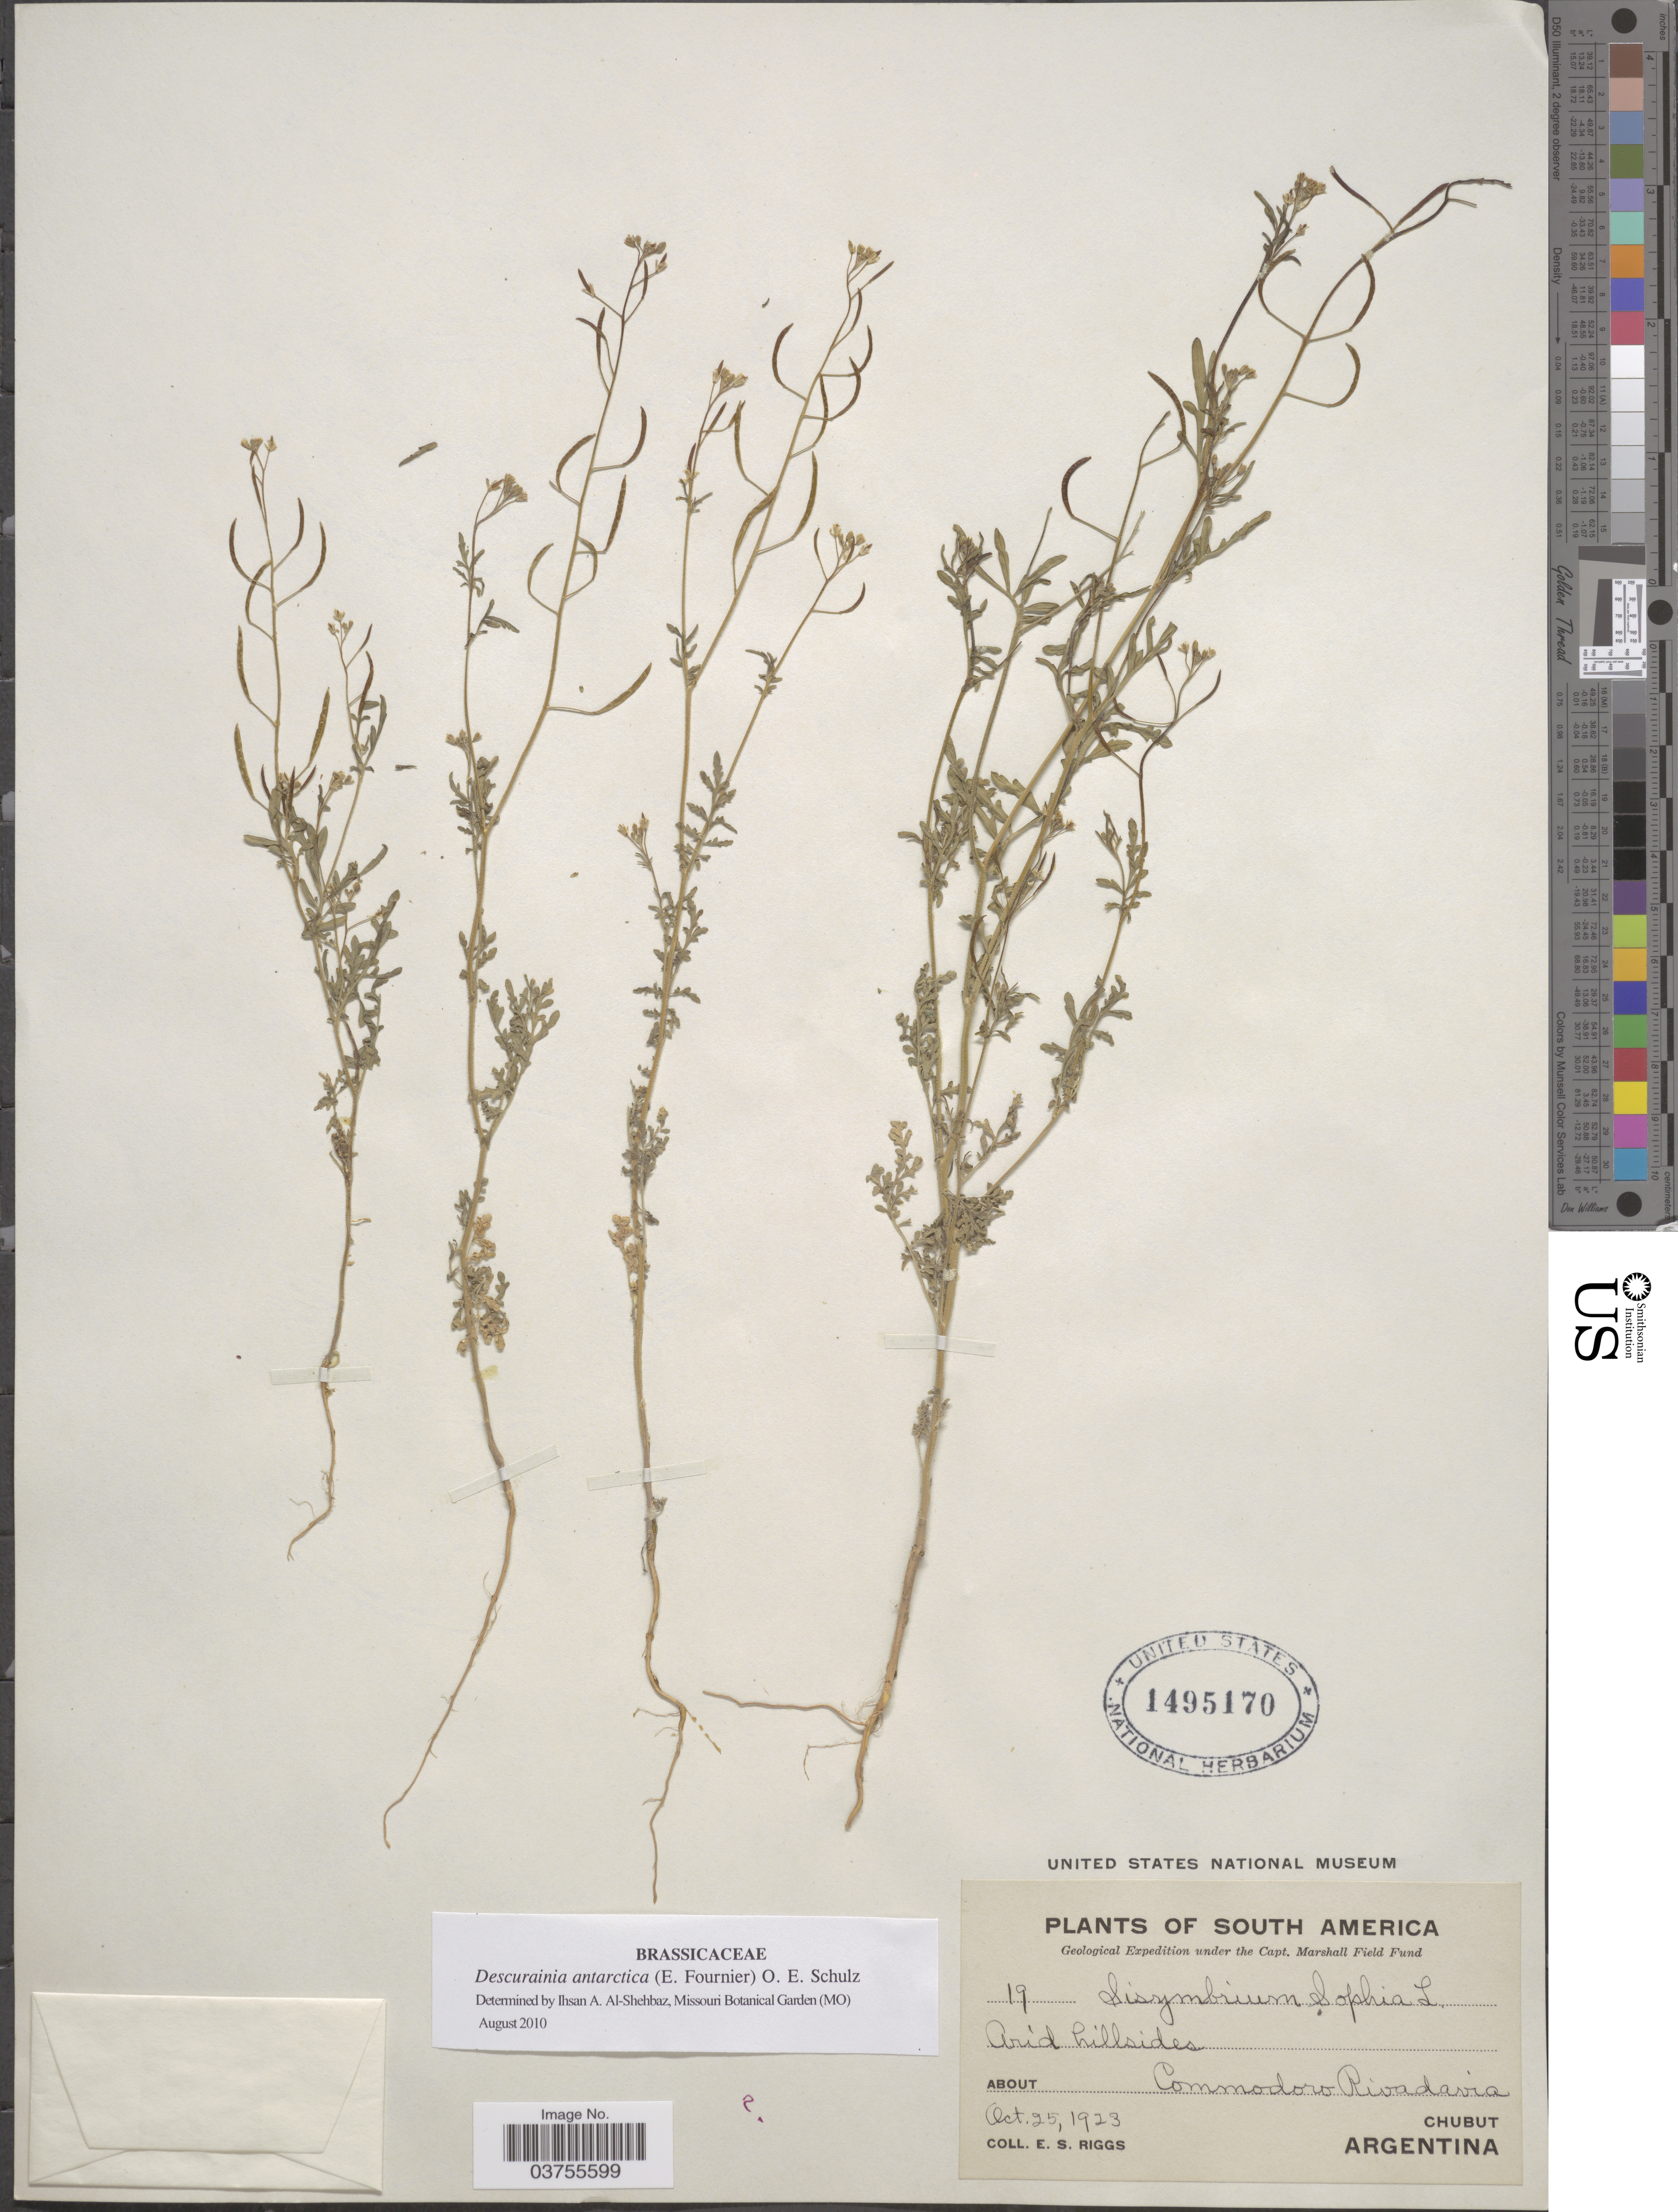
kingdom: Plantae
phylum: Tracheophyta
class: Magnoliopsida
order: Brassicales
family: Brassicaceae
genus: Descurainia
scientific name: Descurainia antarctica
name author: (E. Fourn. & C.A. Mey.) O.E. Schulz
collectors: E. Riggs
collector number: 19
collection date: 1923-10-25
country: Argentina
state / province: Chubut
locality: Commodoro Rivadavia.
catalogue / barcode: US 1495170